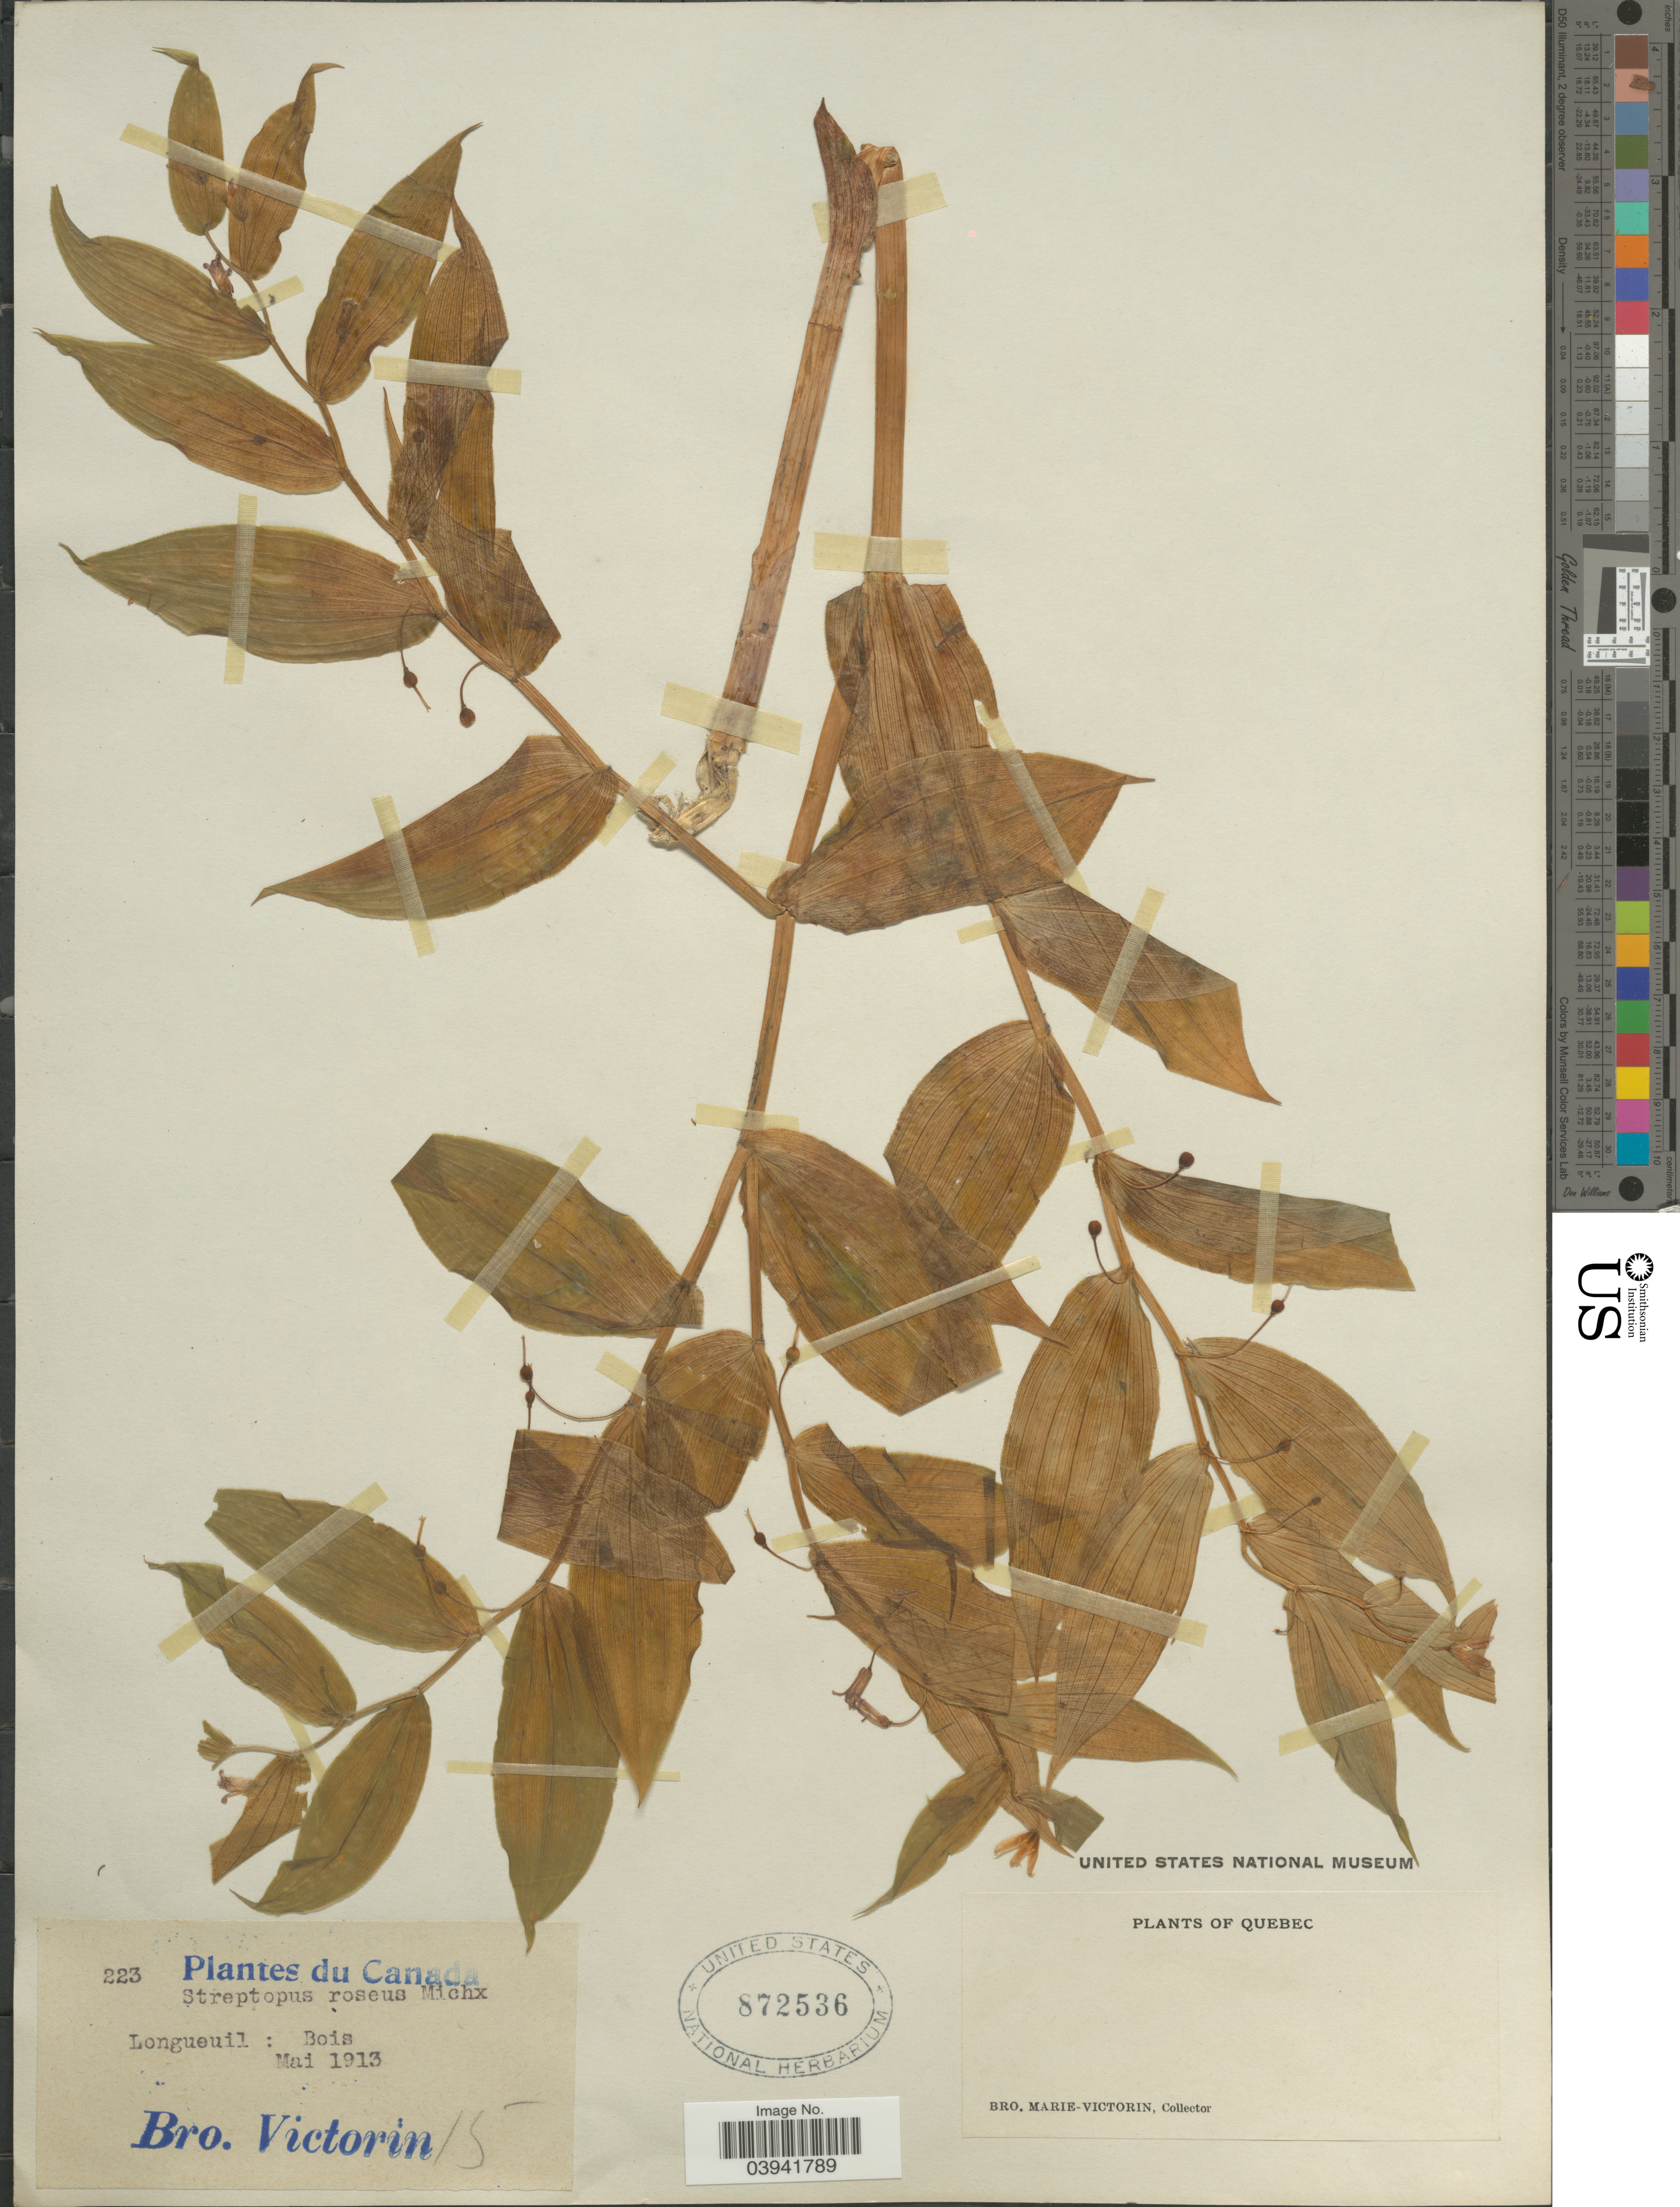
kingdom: Plantae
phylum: Tracheophyta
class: Liliopsida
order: Liliales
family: Liliaceae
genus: Streptopus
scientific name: Streptopus roseus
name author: Michx.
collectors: Fr. Marie-Victorin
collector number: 223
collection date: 1913-05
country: Canada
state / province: Quebec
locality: Longueuil: Bois.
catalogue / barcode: US 872536